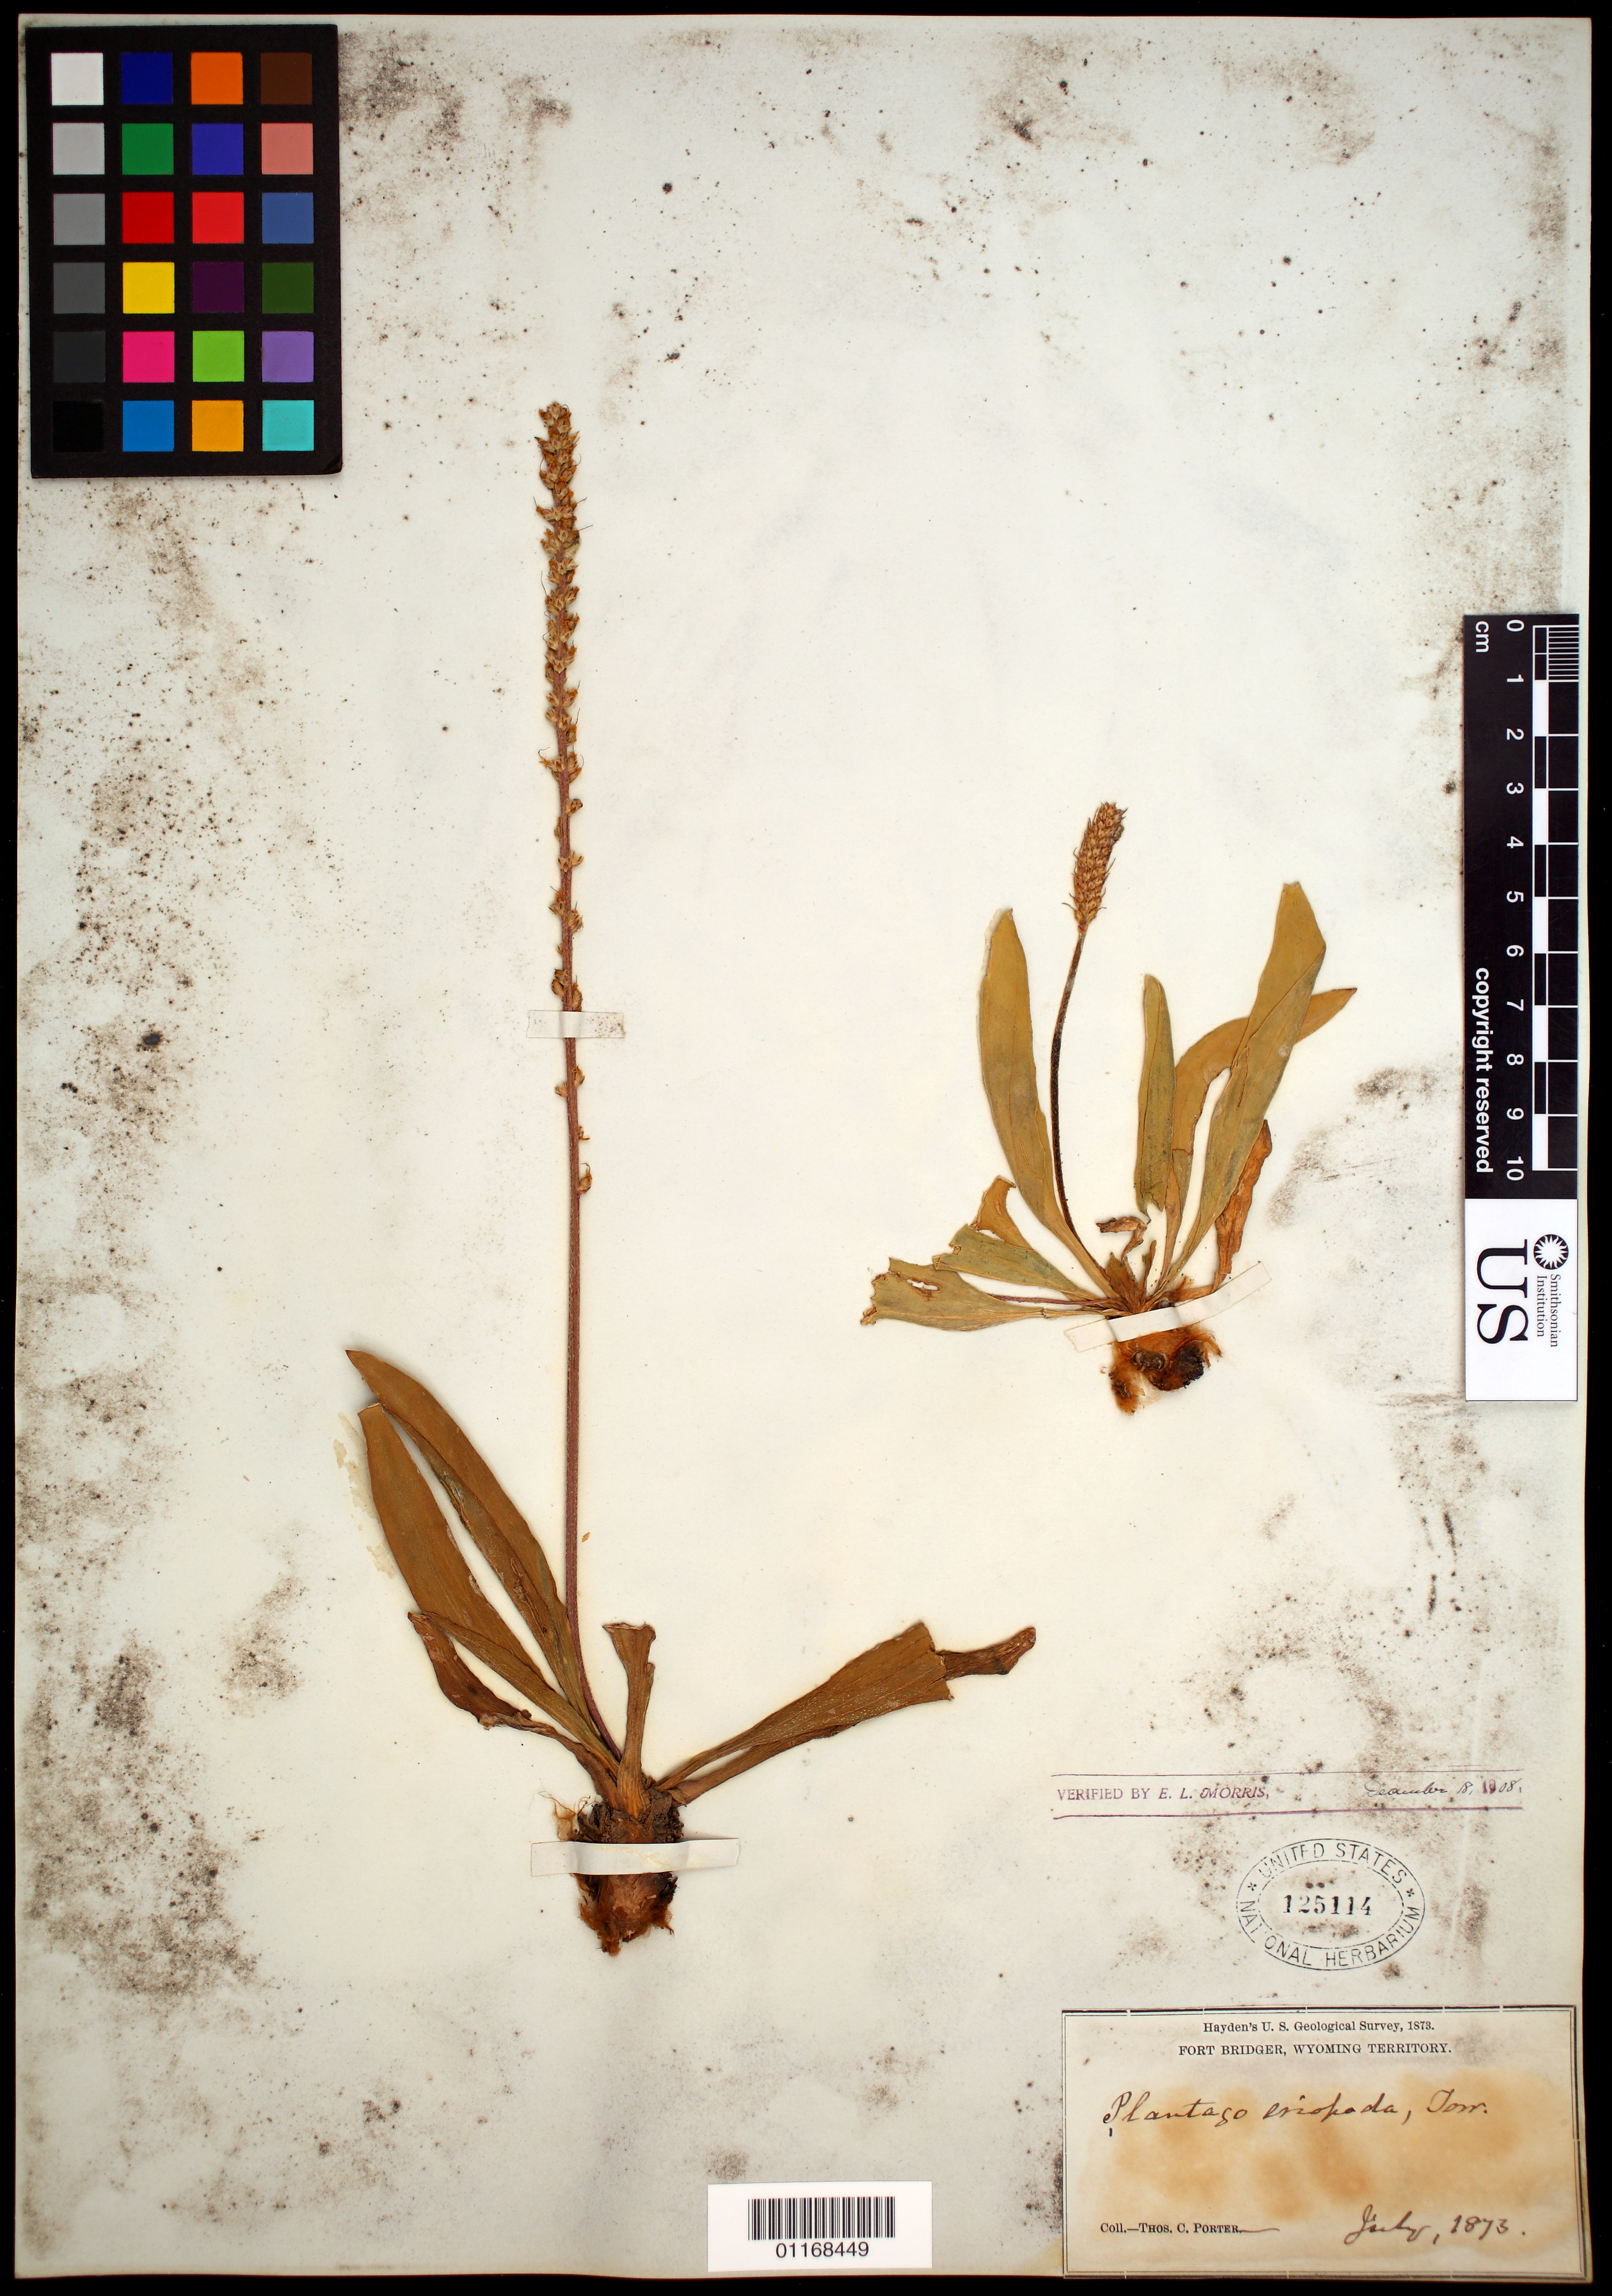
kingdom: Plantae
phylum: Tracheophyta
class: Magnoliopsida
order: Lamiales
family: Plantaginaceae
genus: Plantago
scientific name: Plantago eriopoda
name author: Torr.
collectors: T. C. Porter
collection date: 1873-07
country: United States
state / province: Wyoming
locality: Fort Bridger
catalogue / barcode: US 125114